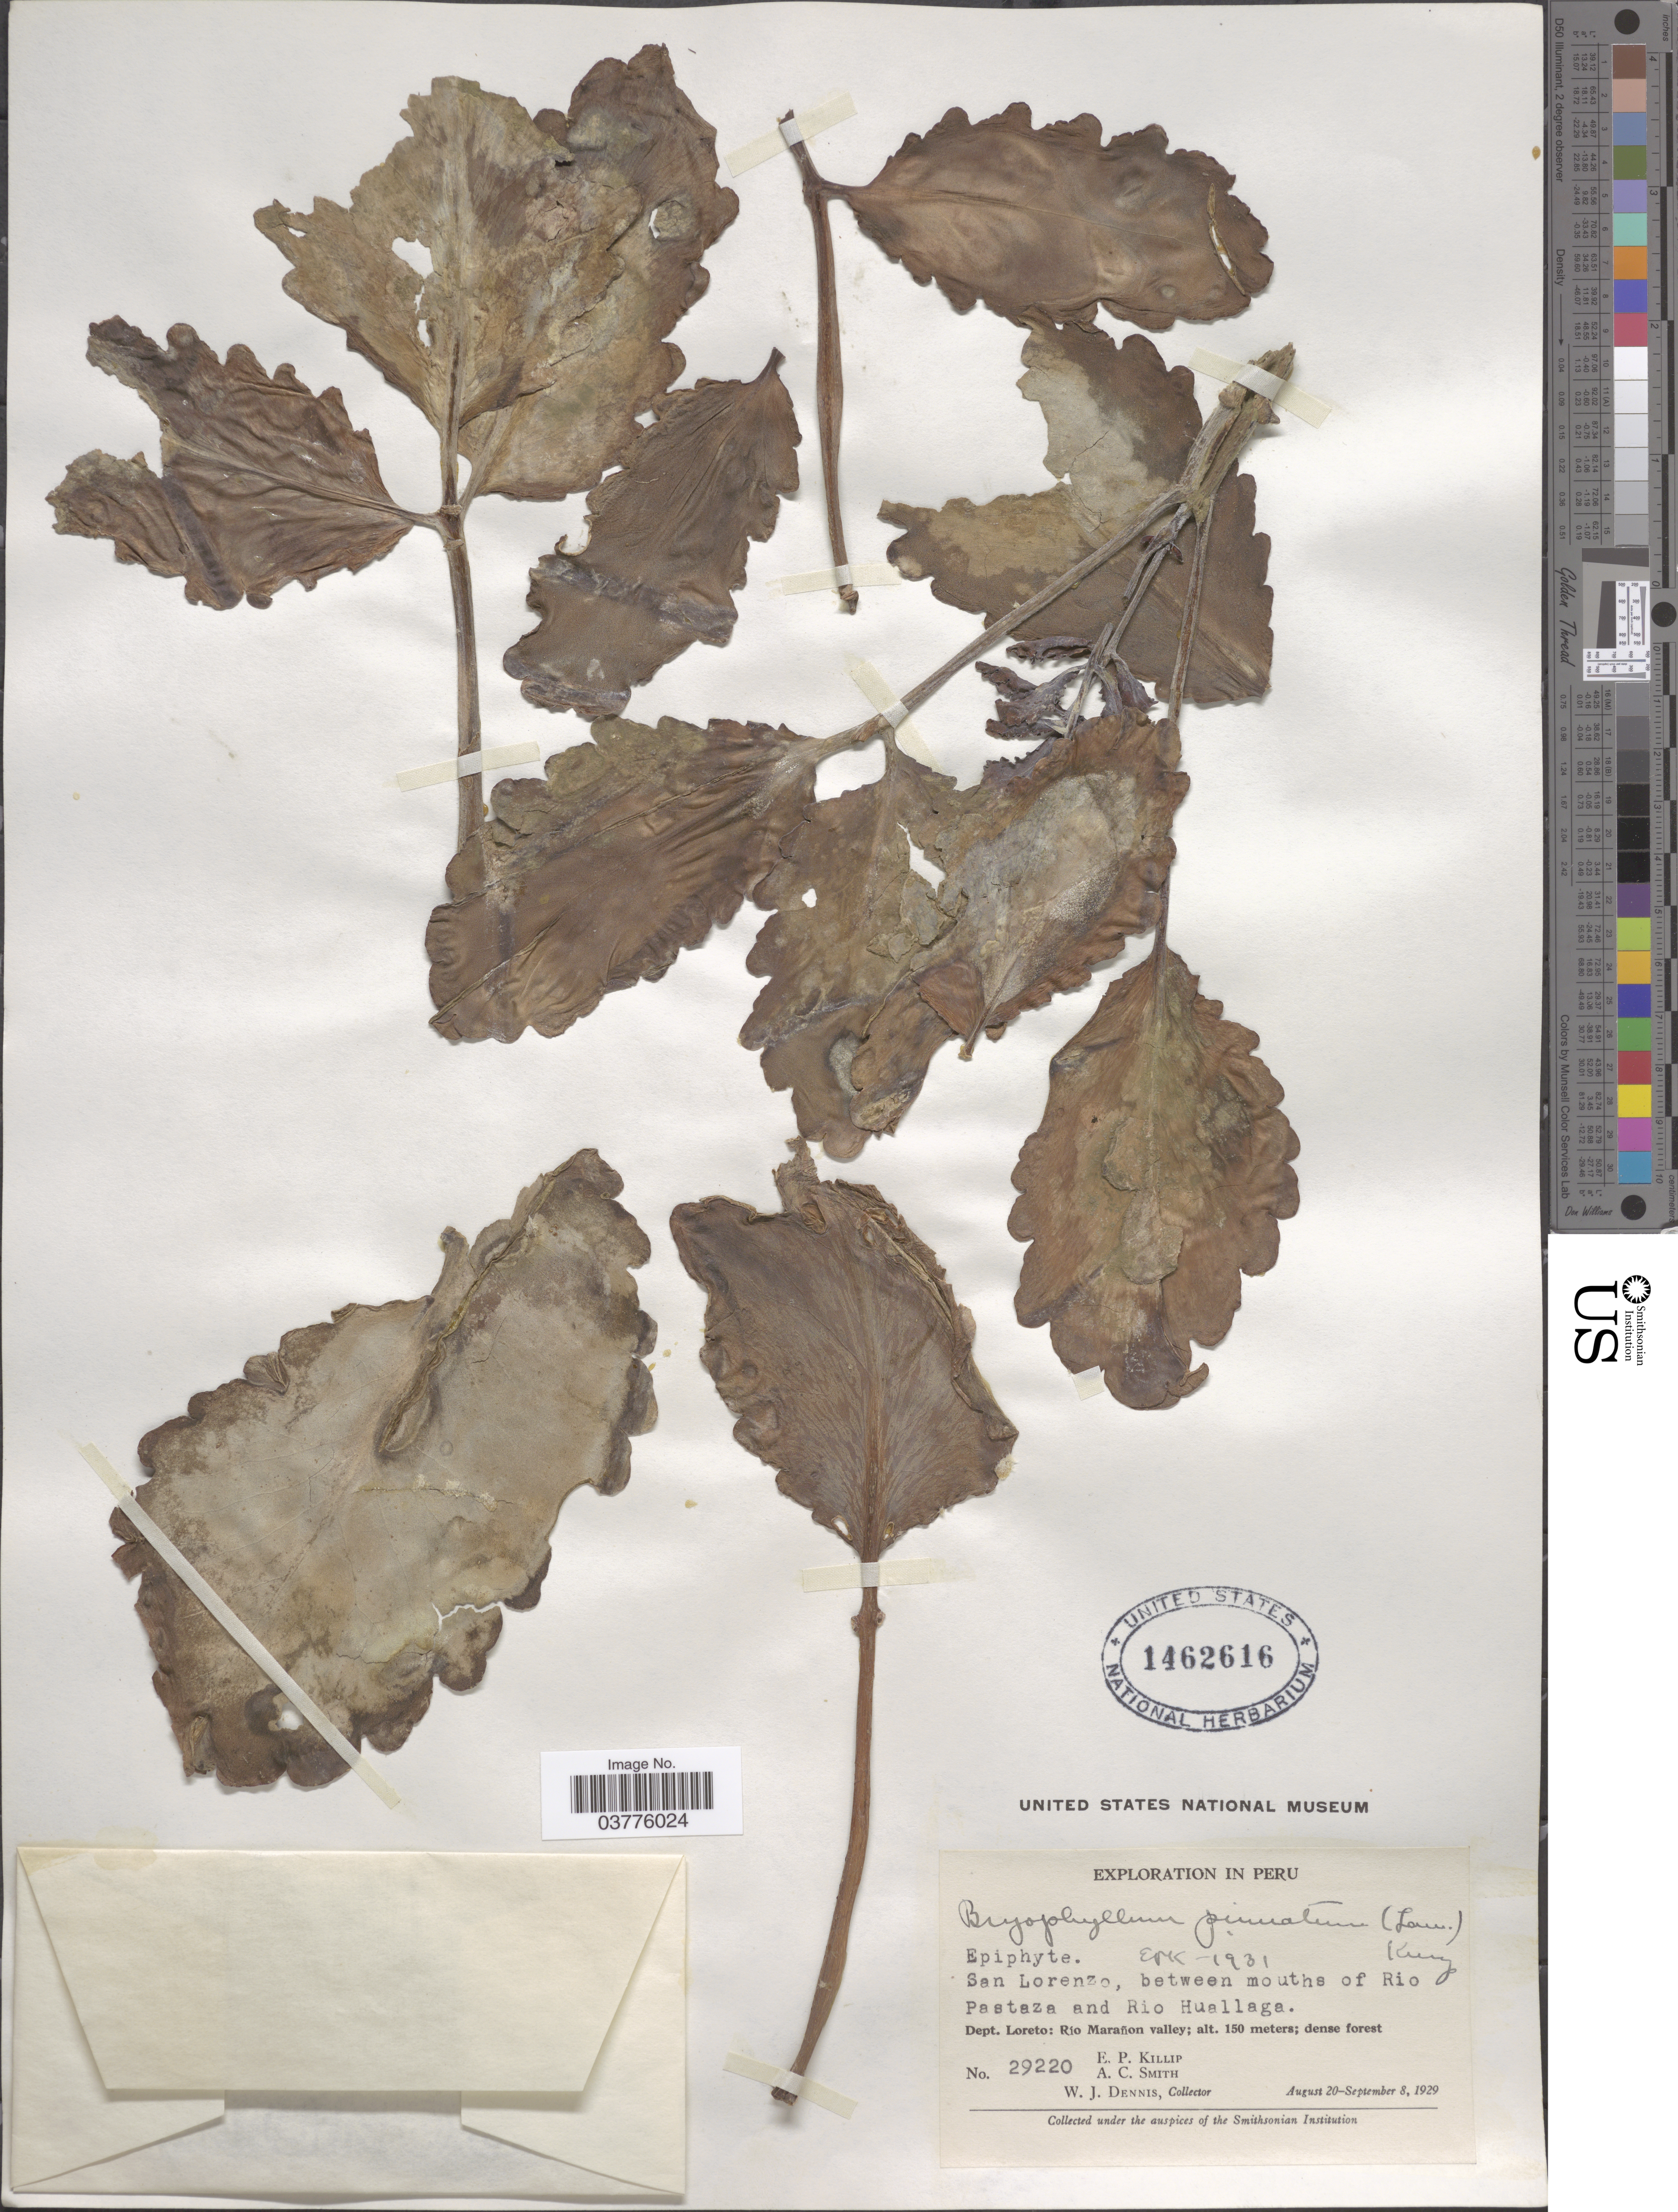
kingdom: Plantae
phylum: Tracheophyta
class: Magnoliopsida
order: Saxifragales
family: Crassulaceae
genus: Kalanchoe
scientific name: Kalanchoe pinnata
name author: (Lam.) Pers.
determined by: Strong, Mark T., (BOT), Smithsonian Institution - National Museum of Natural History (UNITED STATES)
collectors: E. P. Killip, A. C. Smith & W. J. Dennis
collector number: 29220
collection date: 1929-08-20/1929-09-08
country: Peru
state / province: Loreto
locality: San Lorenzo, between mouths of Rio Pastaza and Rio Huallaga. Dept. Loreto: Río Marañon valley.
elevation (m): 150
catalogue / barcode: US 1462616